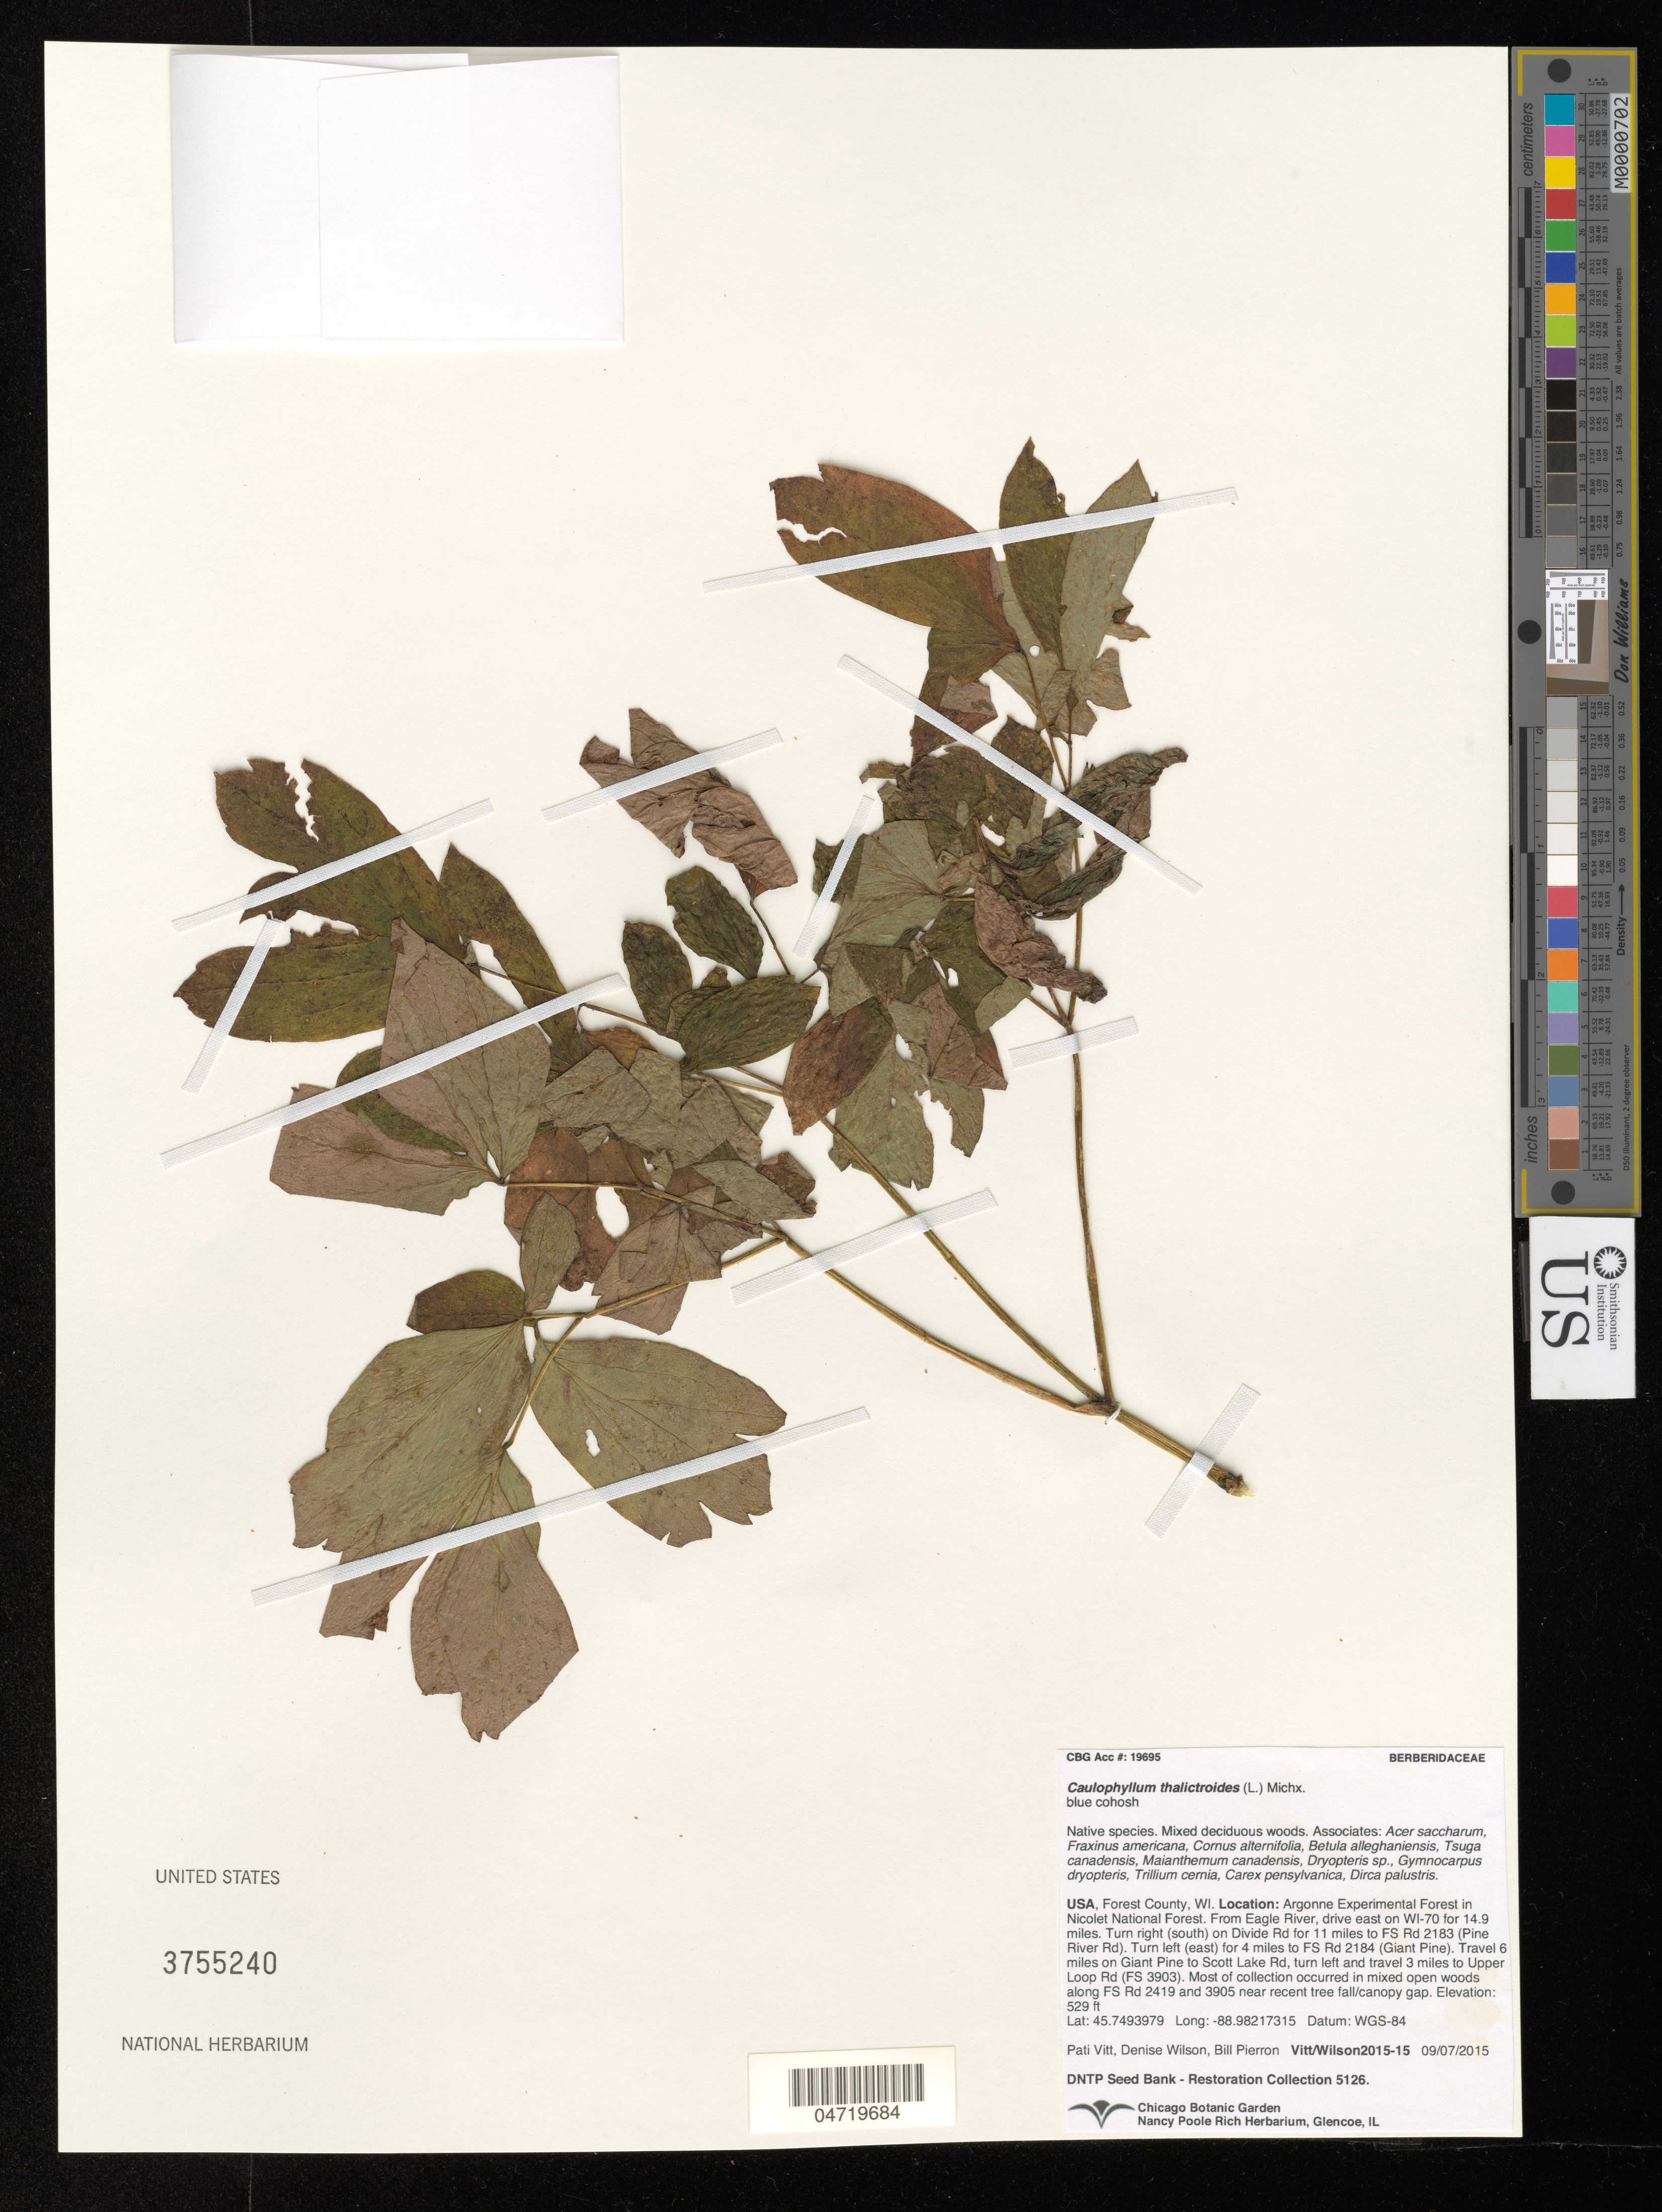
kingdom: Plantae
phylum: Tracheophyta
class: Magnoliopsida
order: Ranunculales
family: Berberidaceae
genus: Caulophyllum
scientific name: Caulophyllum thalictroides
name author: (L.) Michx.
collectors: P. Vitt, D. Wilson & B. Pierron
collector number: Vitt/Wilson2015-15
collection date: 2015-09-07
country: United States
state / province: Wisconsin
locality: Forest County, WI. Argonne Experimental Forest in Nicolet National Forest. From Eagle River, drive east on WI-70 for 14.9 miles. Turn right (south) on Divide Rd for 11 miles to FS Rd 2183 (Pine River Rd). Turn left (east) for 4 miles to FS Rd 2184 (Giant Pine). Travel 6 miles on Giant Pine to Scott Lake Rd, turn left and travel 3 miles to Upper Loop Rd (FS 3903). Most of collection occured in mixed open woods along FS Rd 2419 and 3905 near recent tree fall/canopy gap.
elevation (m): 161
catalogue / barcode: US 3755240